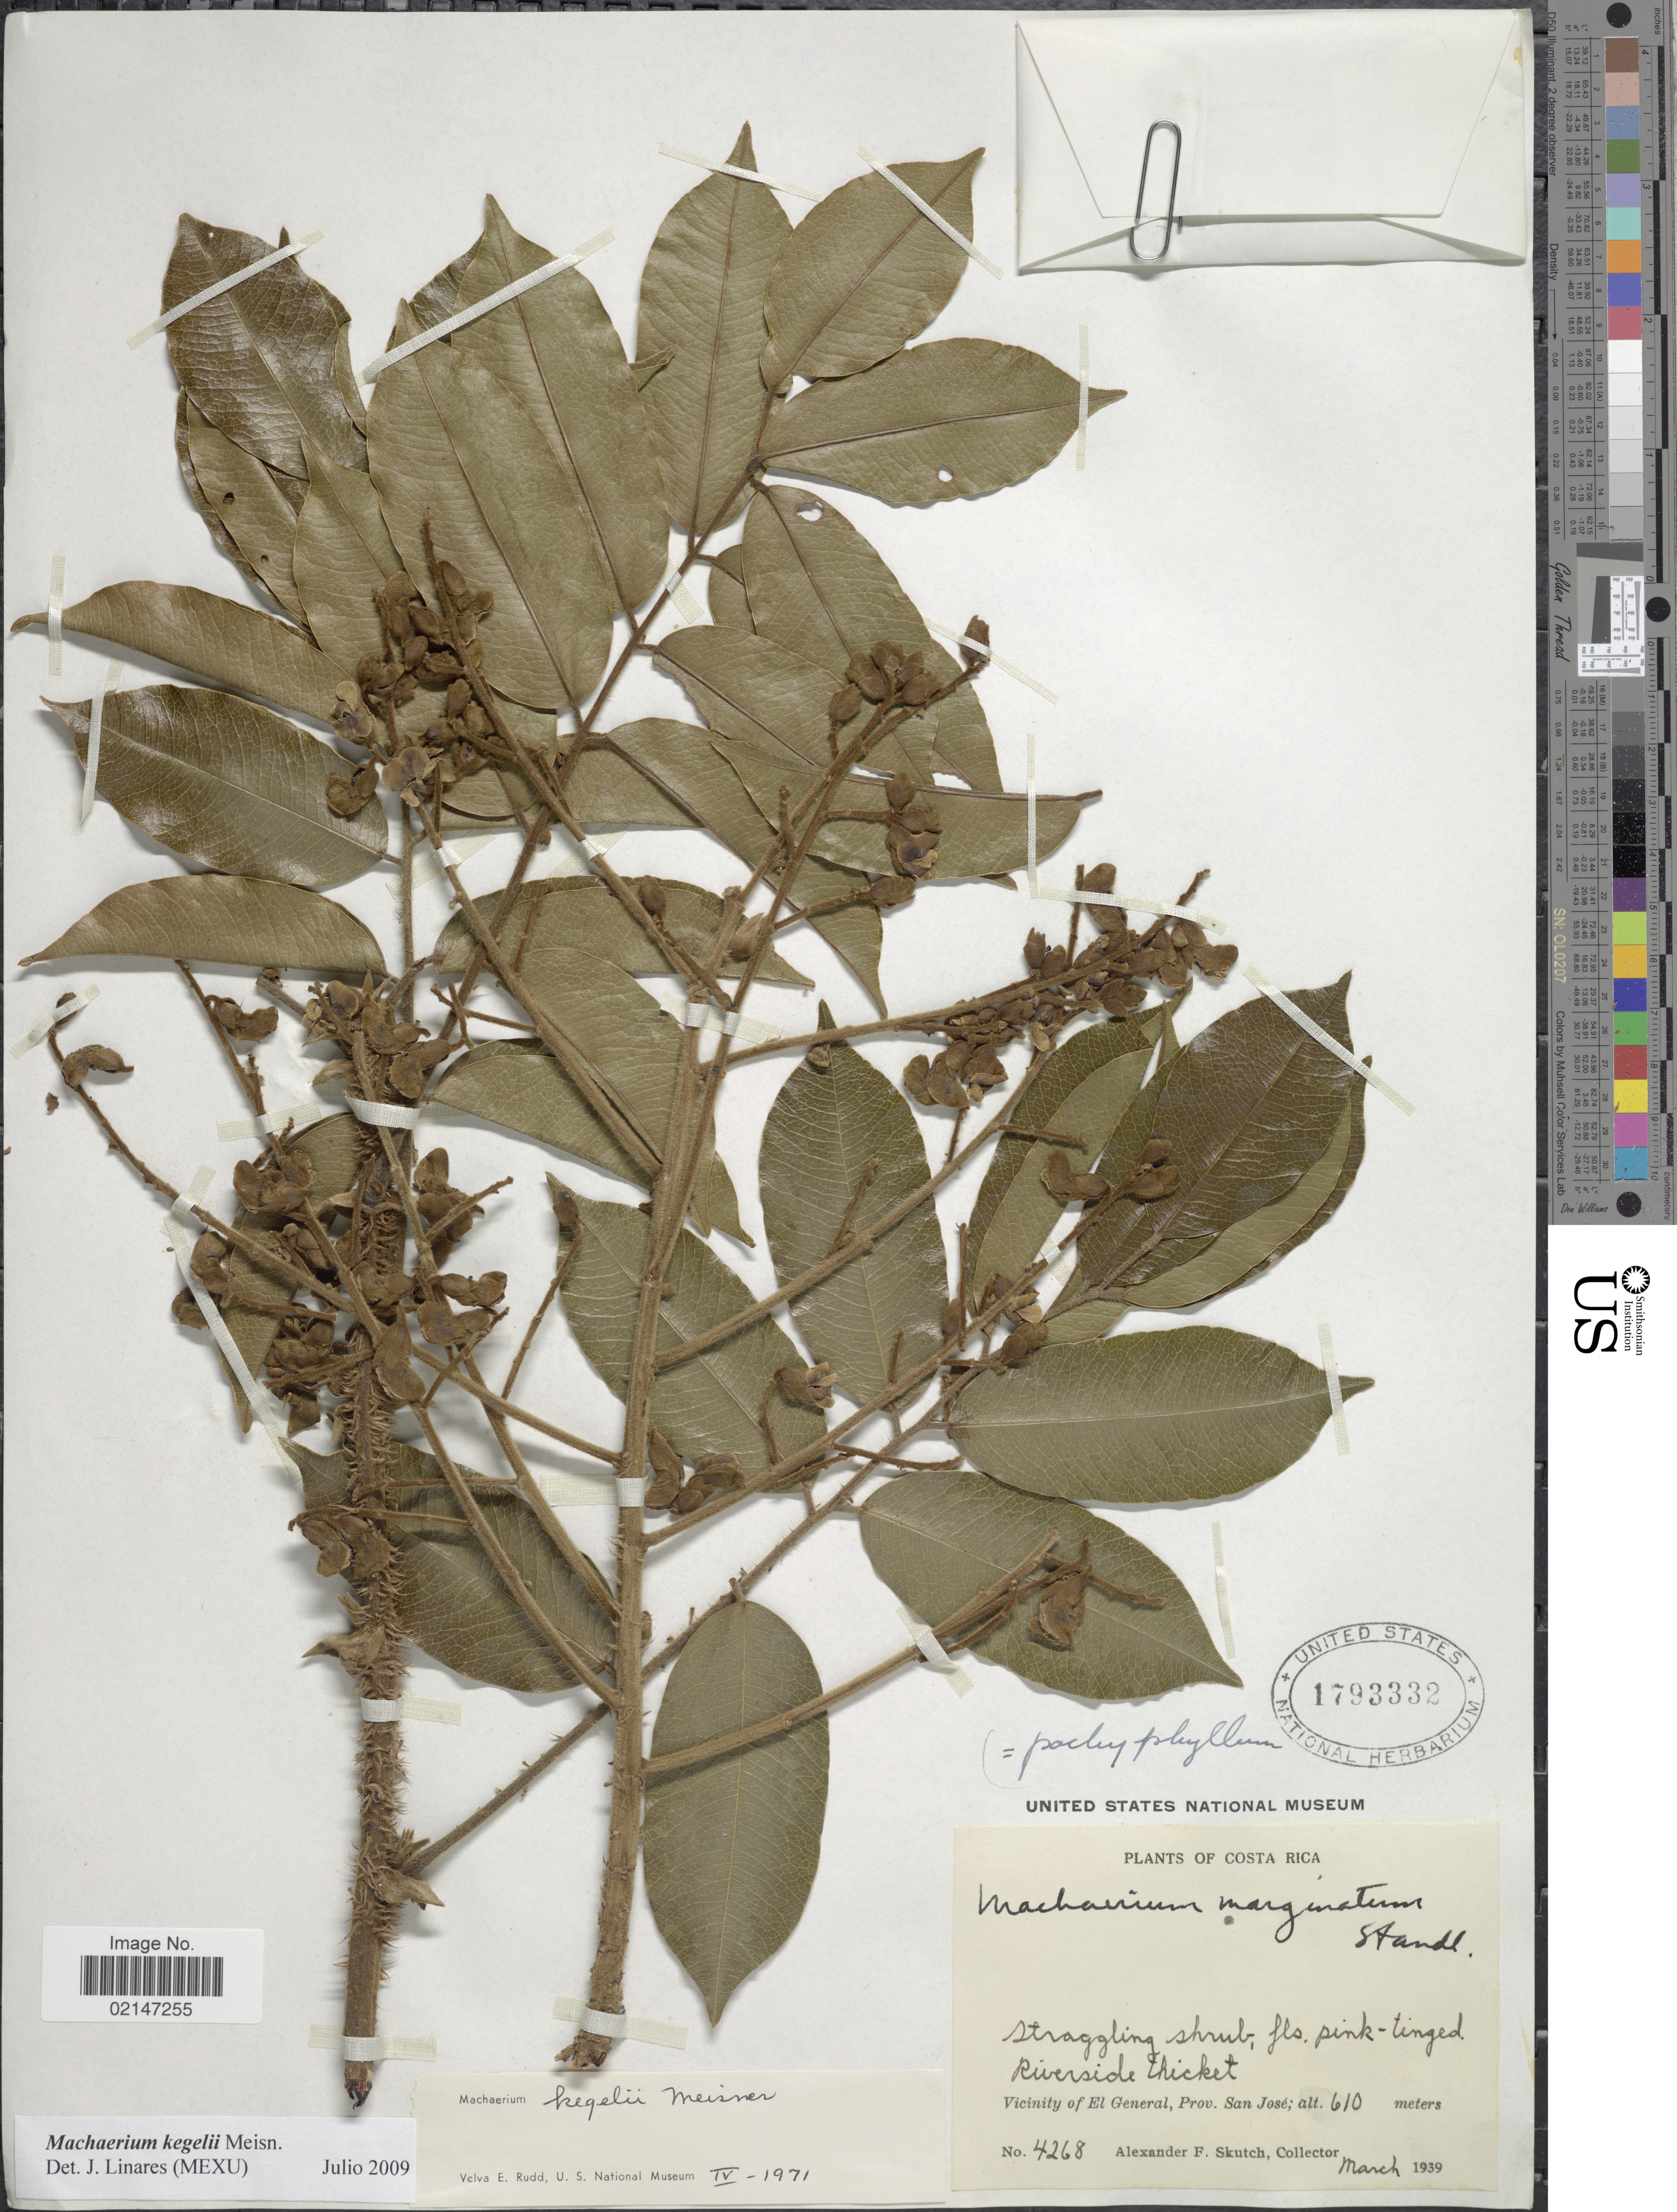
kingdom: Plantae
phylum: Tracheophyta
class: Magnoliopsida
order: Fabales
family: Fabaceae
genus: Machaerium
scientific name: Machaerium kegelii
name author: Meisn.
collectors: A. F. Skutch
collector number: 4268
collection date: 1939-03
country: Costa Rica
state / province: San José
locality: Riverside thicket, Vicinity of El General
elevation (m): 610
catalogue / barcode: US 1793332